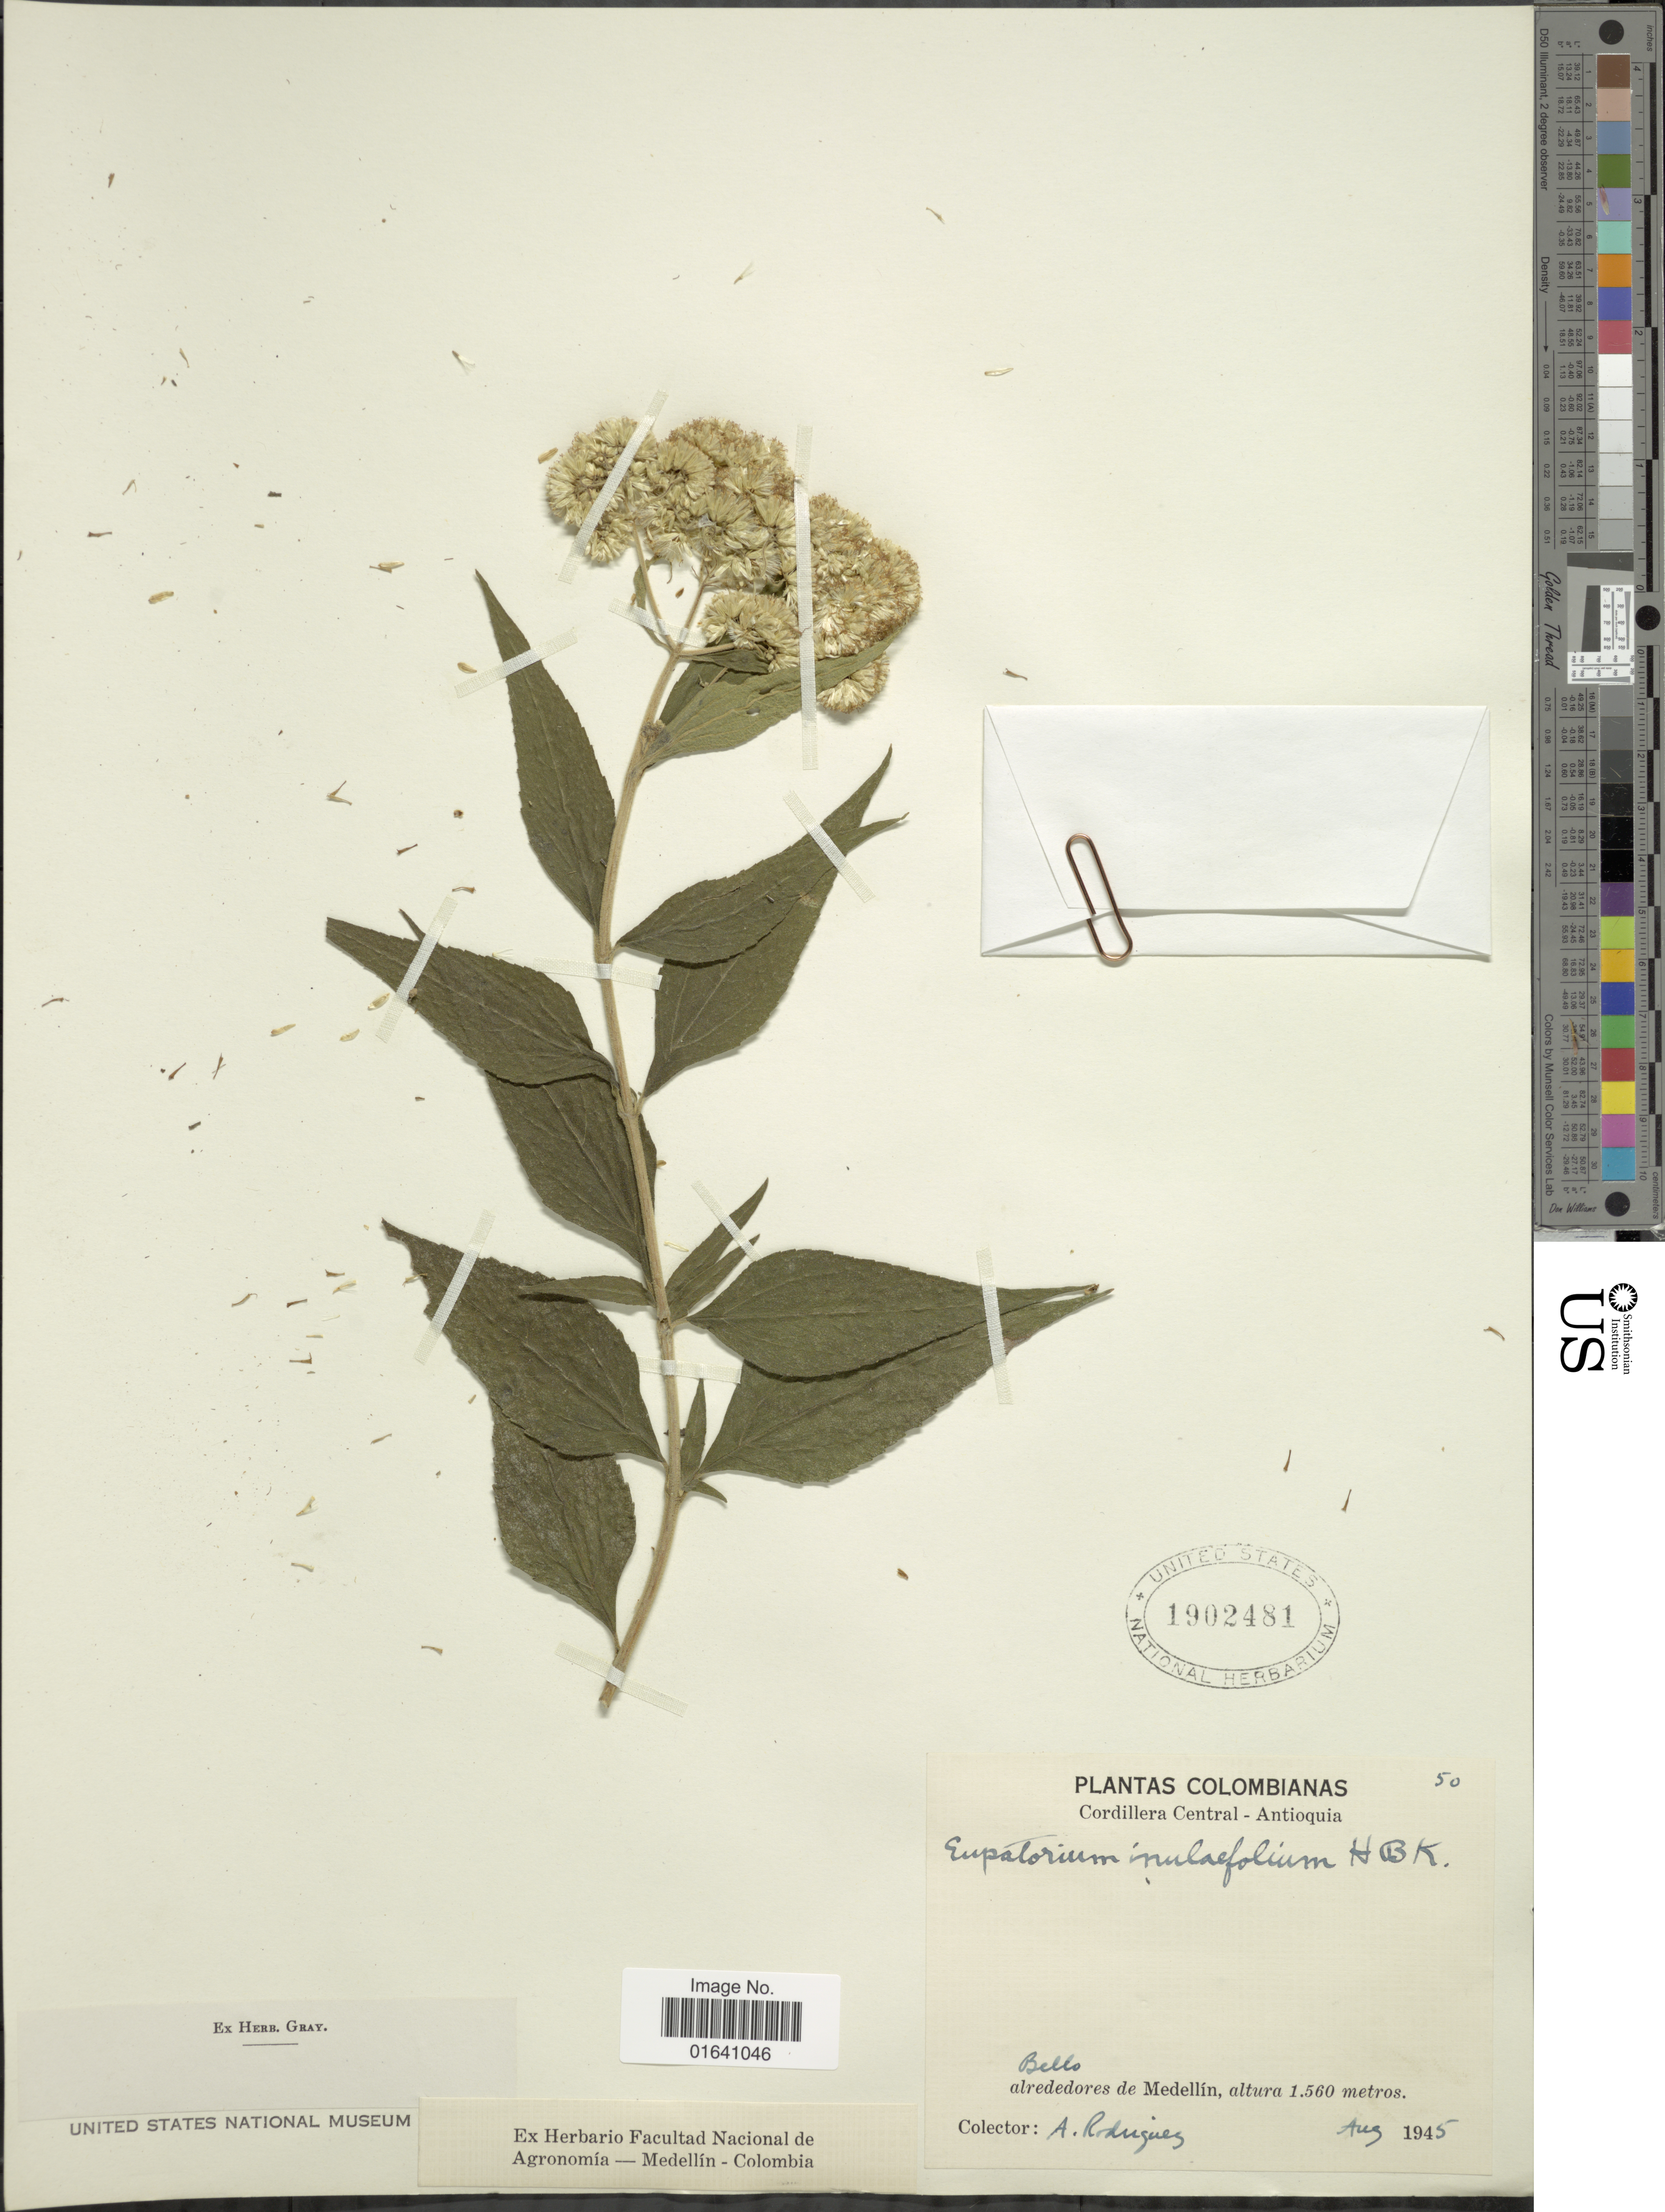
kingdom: Plantae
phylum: Tracheophyta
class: Magnoliopsida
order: Asterales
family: Asteraceae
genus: Austroeupatorium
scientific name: Austroeupatorium inulaefolium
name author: (Kunth) R.M. King & H. Rob.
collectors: A. Rodriguez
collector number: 50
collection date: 1945-08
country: Colombia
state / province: Antioquia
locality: Cordillera Central, Bello alrededores de Medellín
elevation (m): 1560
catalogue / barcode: US 1902481